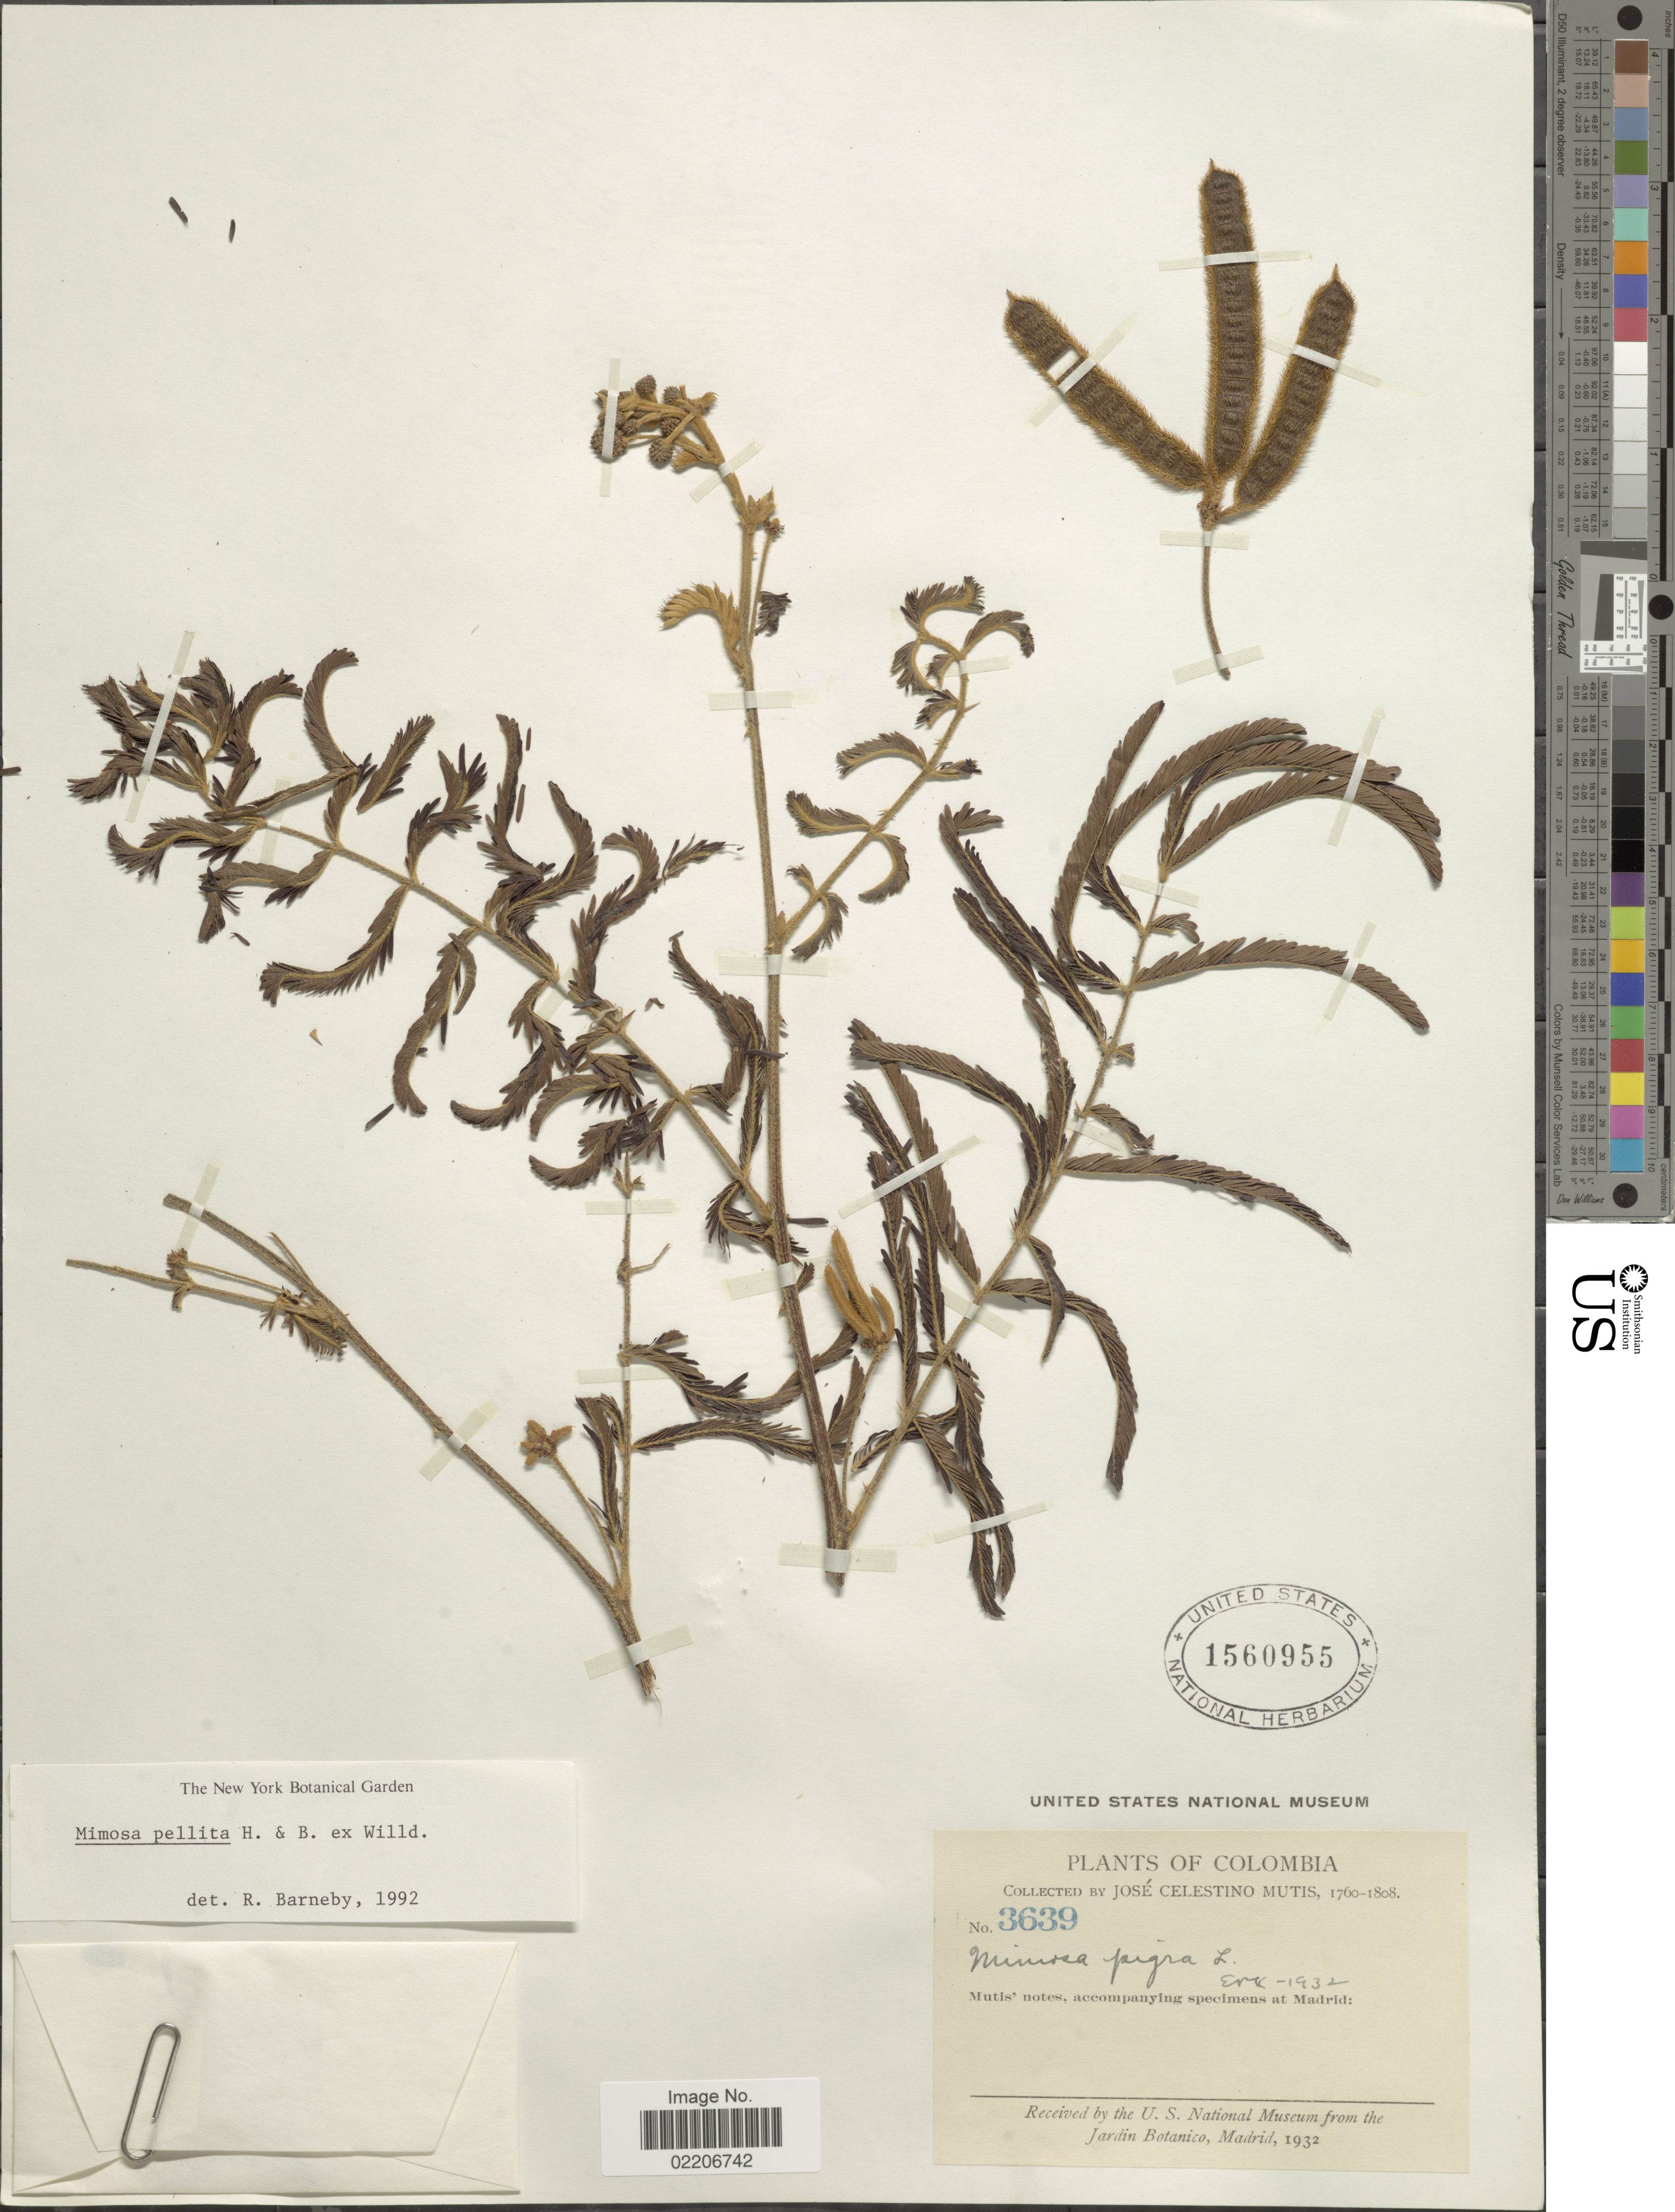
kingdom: Plantae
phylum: Tracheophyta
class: Magnoliopsida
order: Fabales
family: Fabaceae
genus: Mimosa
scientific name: Mimosa pellita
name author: Humb. & Bonpl. ex Willd.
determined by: Barneby, Rupert C., (NY)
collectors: J. C. B. Mutis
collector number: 3639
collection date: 1760/1808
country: Colombia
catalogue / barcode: US 1560955